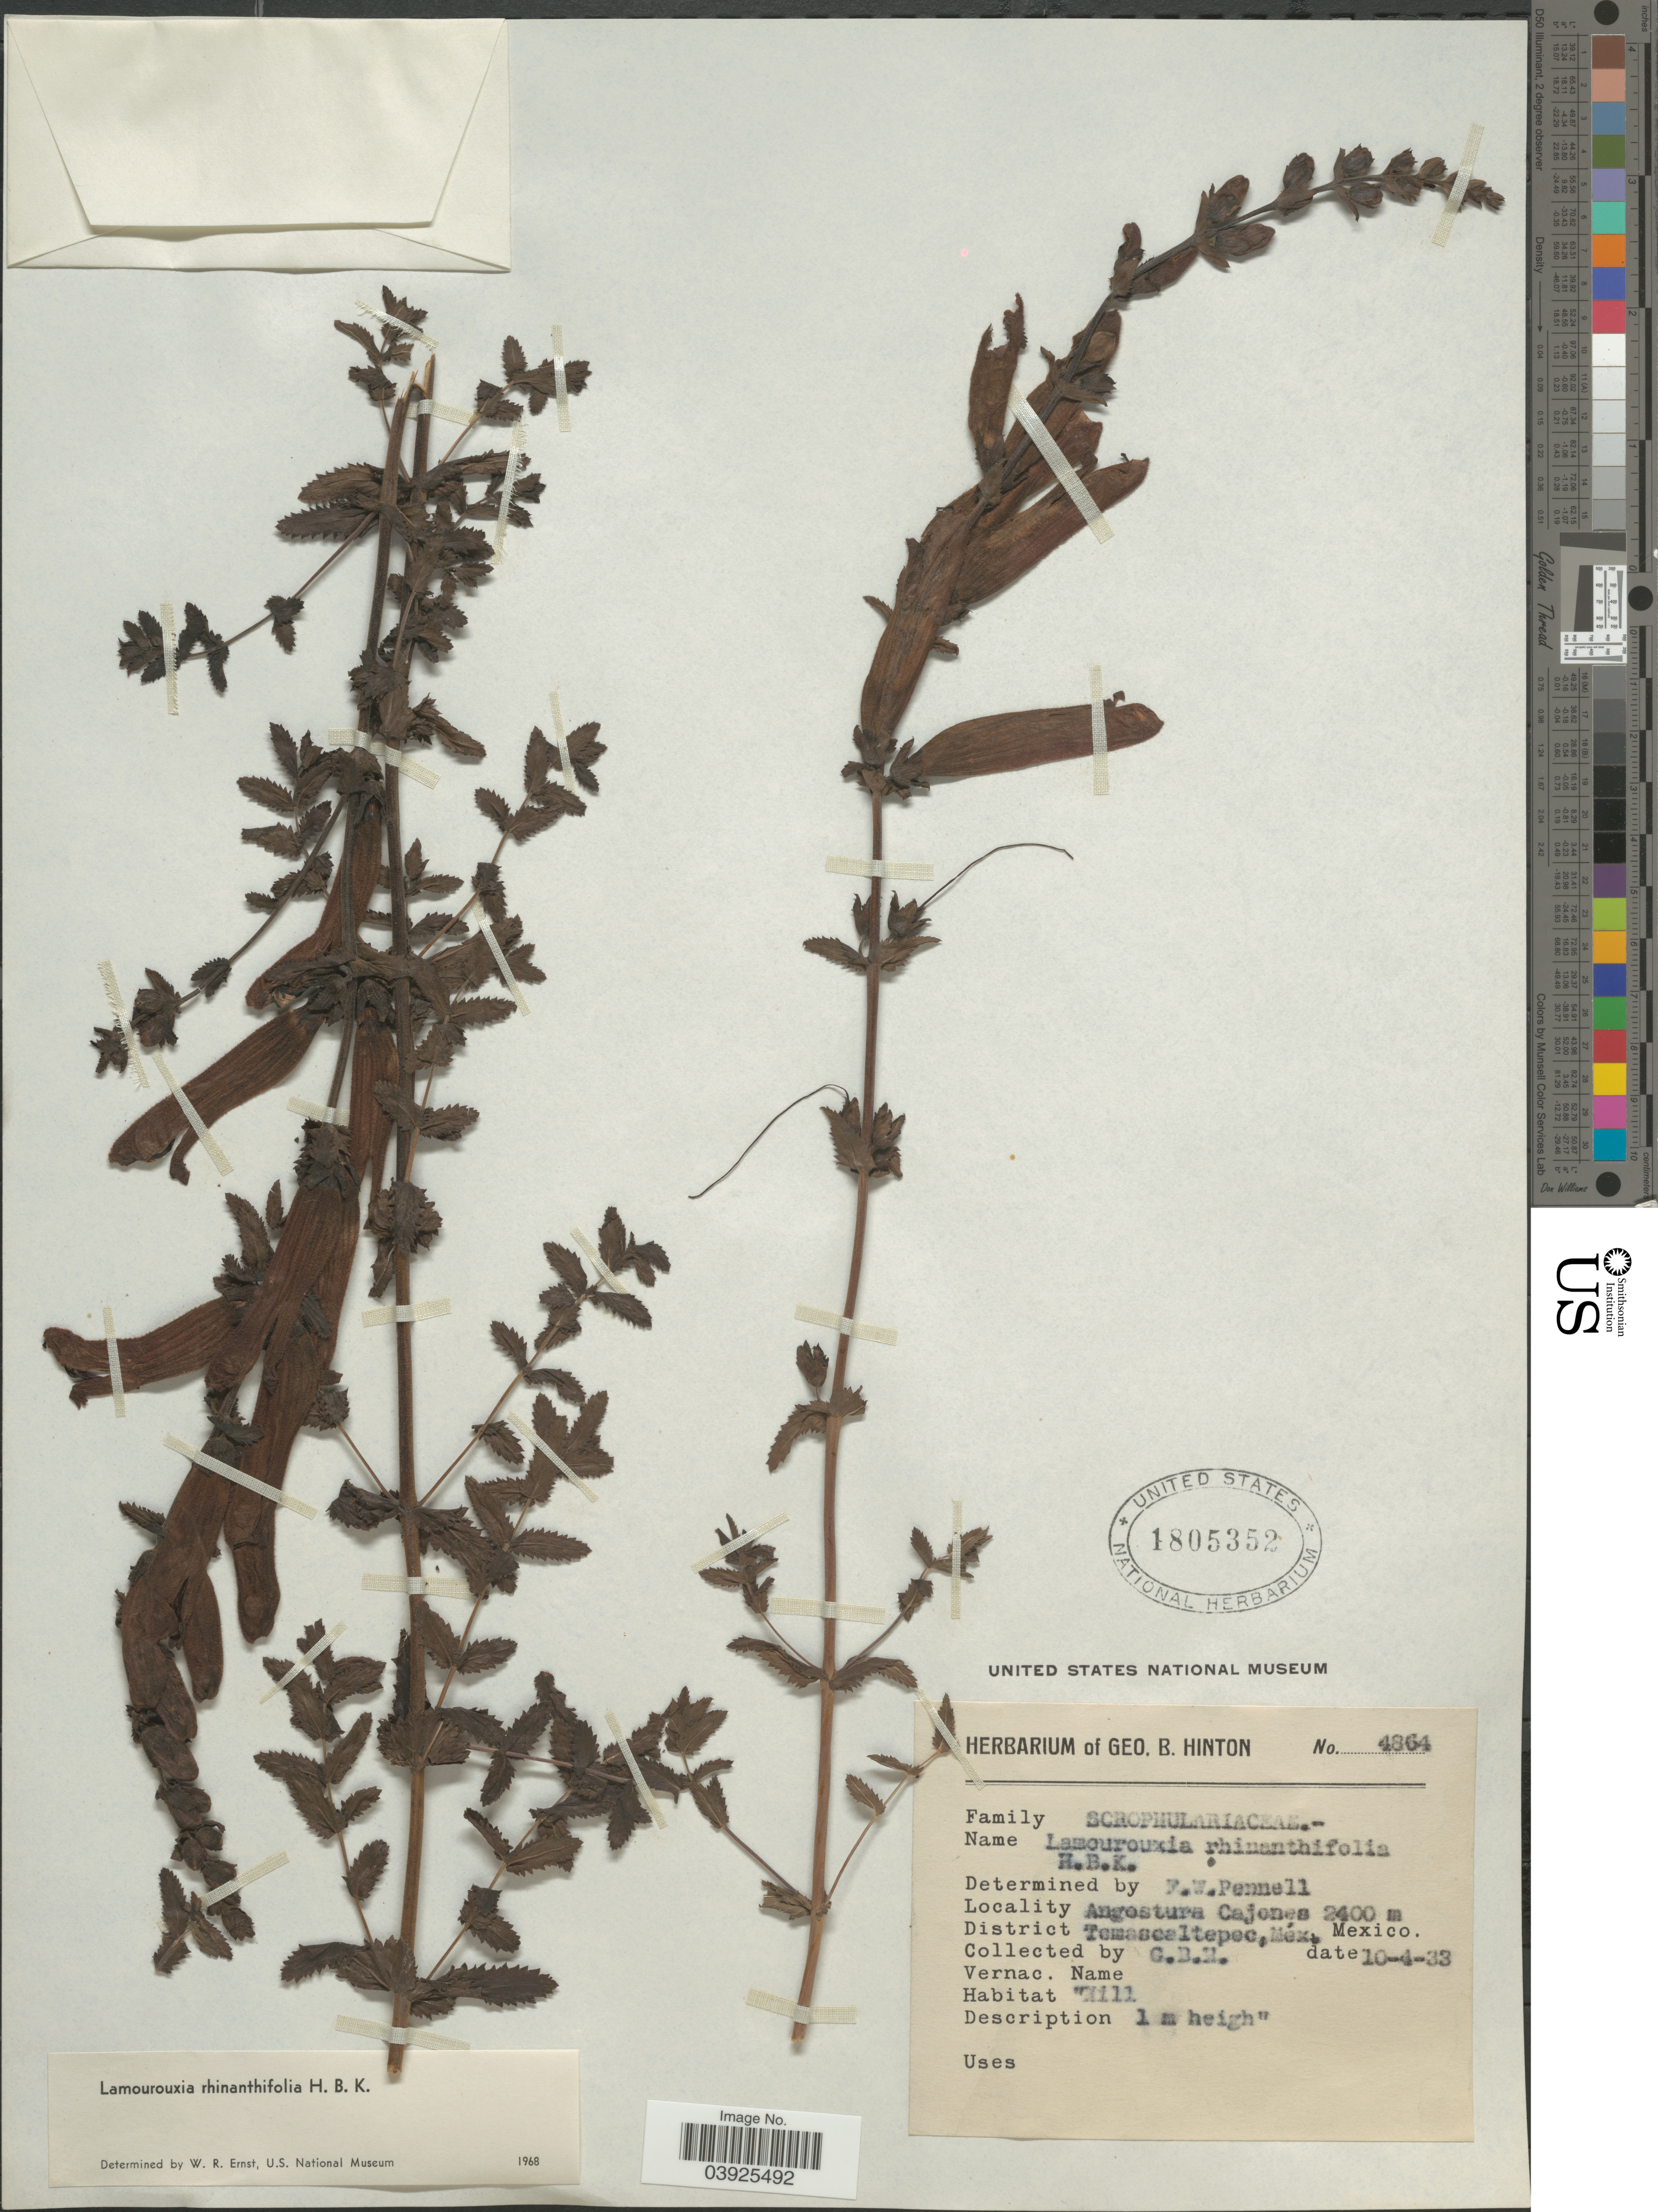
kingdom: Plantae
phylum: Tracheophyta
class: Magnoliopsida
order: Lamiales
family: Orobanchaceae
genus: Lamourouxia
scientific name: Lamourouxia rhinanthifolia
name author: Kunth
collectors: G. B. Hinton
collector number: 4864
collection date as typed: Transcribed d/m/y: 10/4/33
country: Mexico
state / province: México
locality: Angostura Cajones. District Temascaltepec.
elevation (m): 2400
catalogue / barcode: US 1805352